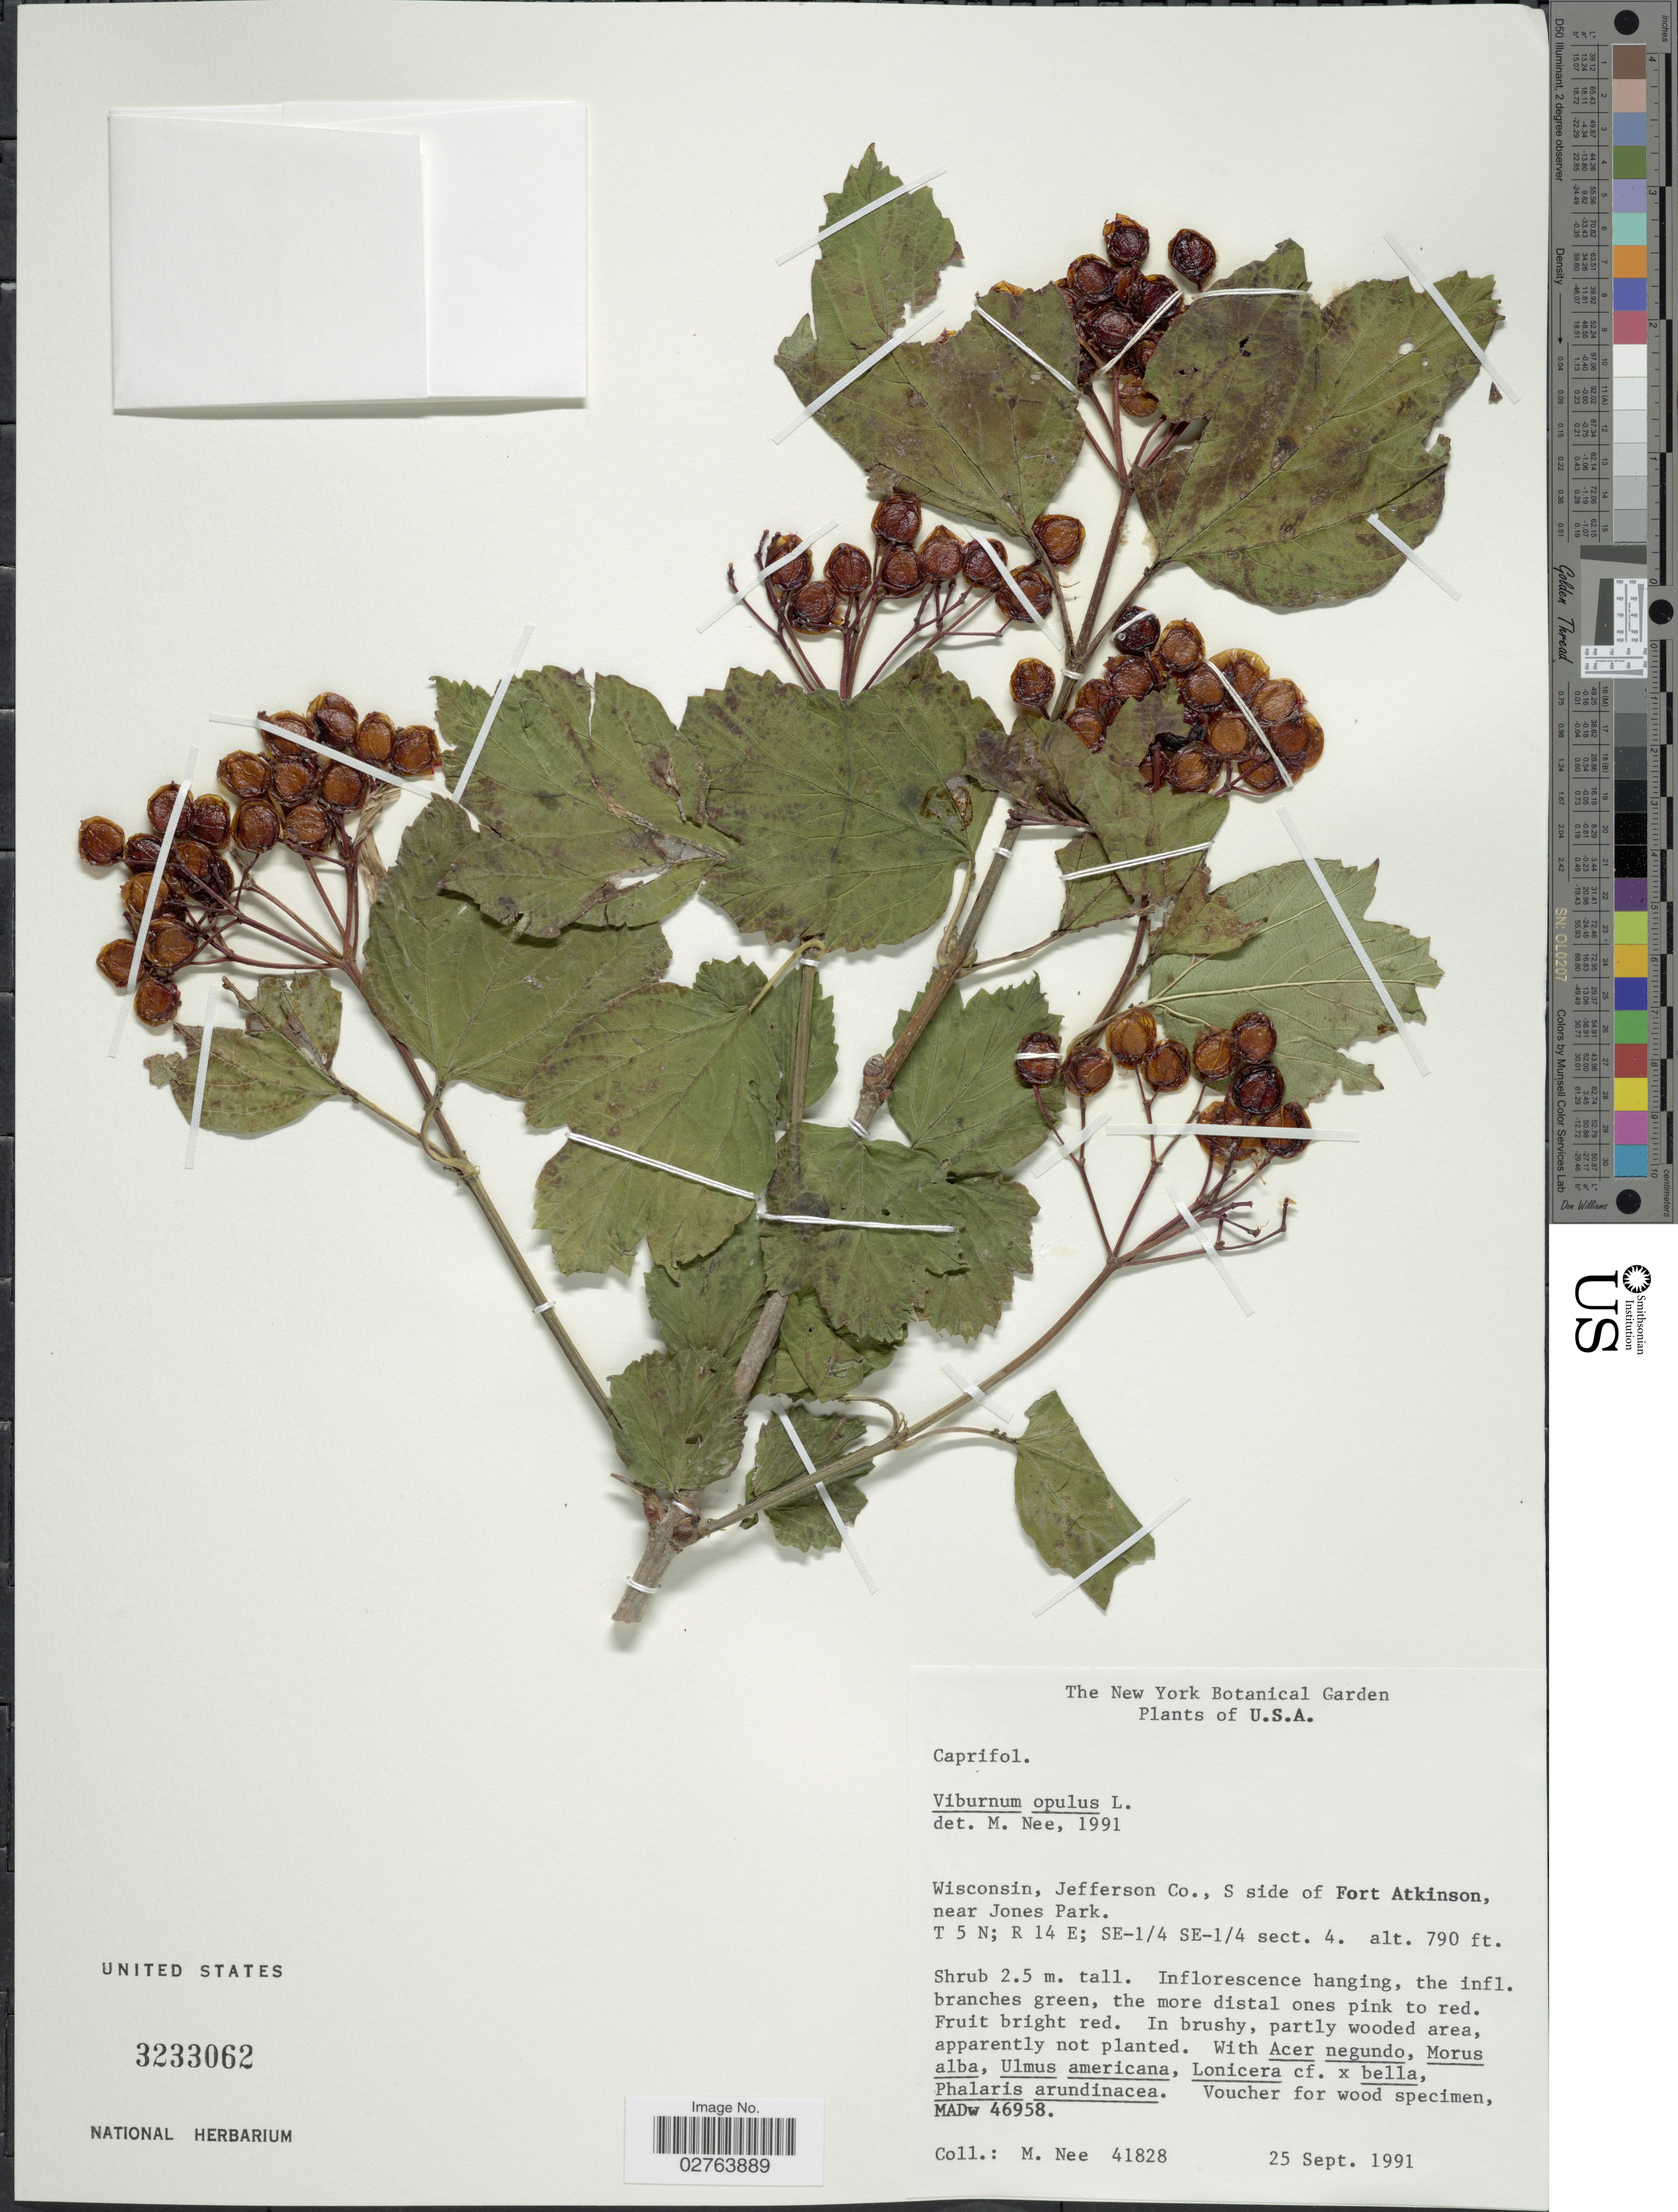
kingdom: Plantae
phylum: Tracheophyta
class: Magnoliopsida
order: Dipsacales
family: Viburnaceae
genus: Viburnum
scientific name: Viburnum opulus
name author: L.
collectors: M. Nee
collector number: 41828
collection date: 1991-09-25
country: United States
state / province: Wisconsin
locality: Jefferson Co., S side of Fort Atkinson, near Jones Park. T 5 N; R 14 E; SE-1/4 SE-1/4 sect.4.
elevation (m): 241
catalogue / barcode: US 3233062